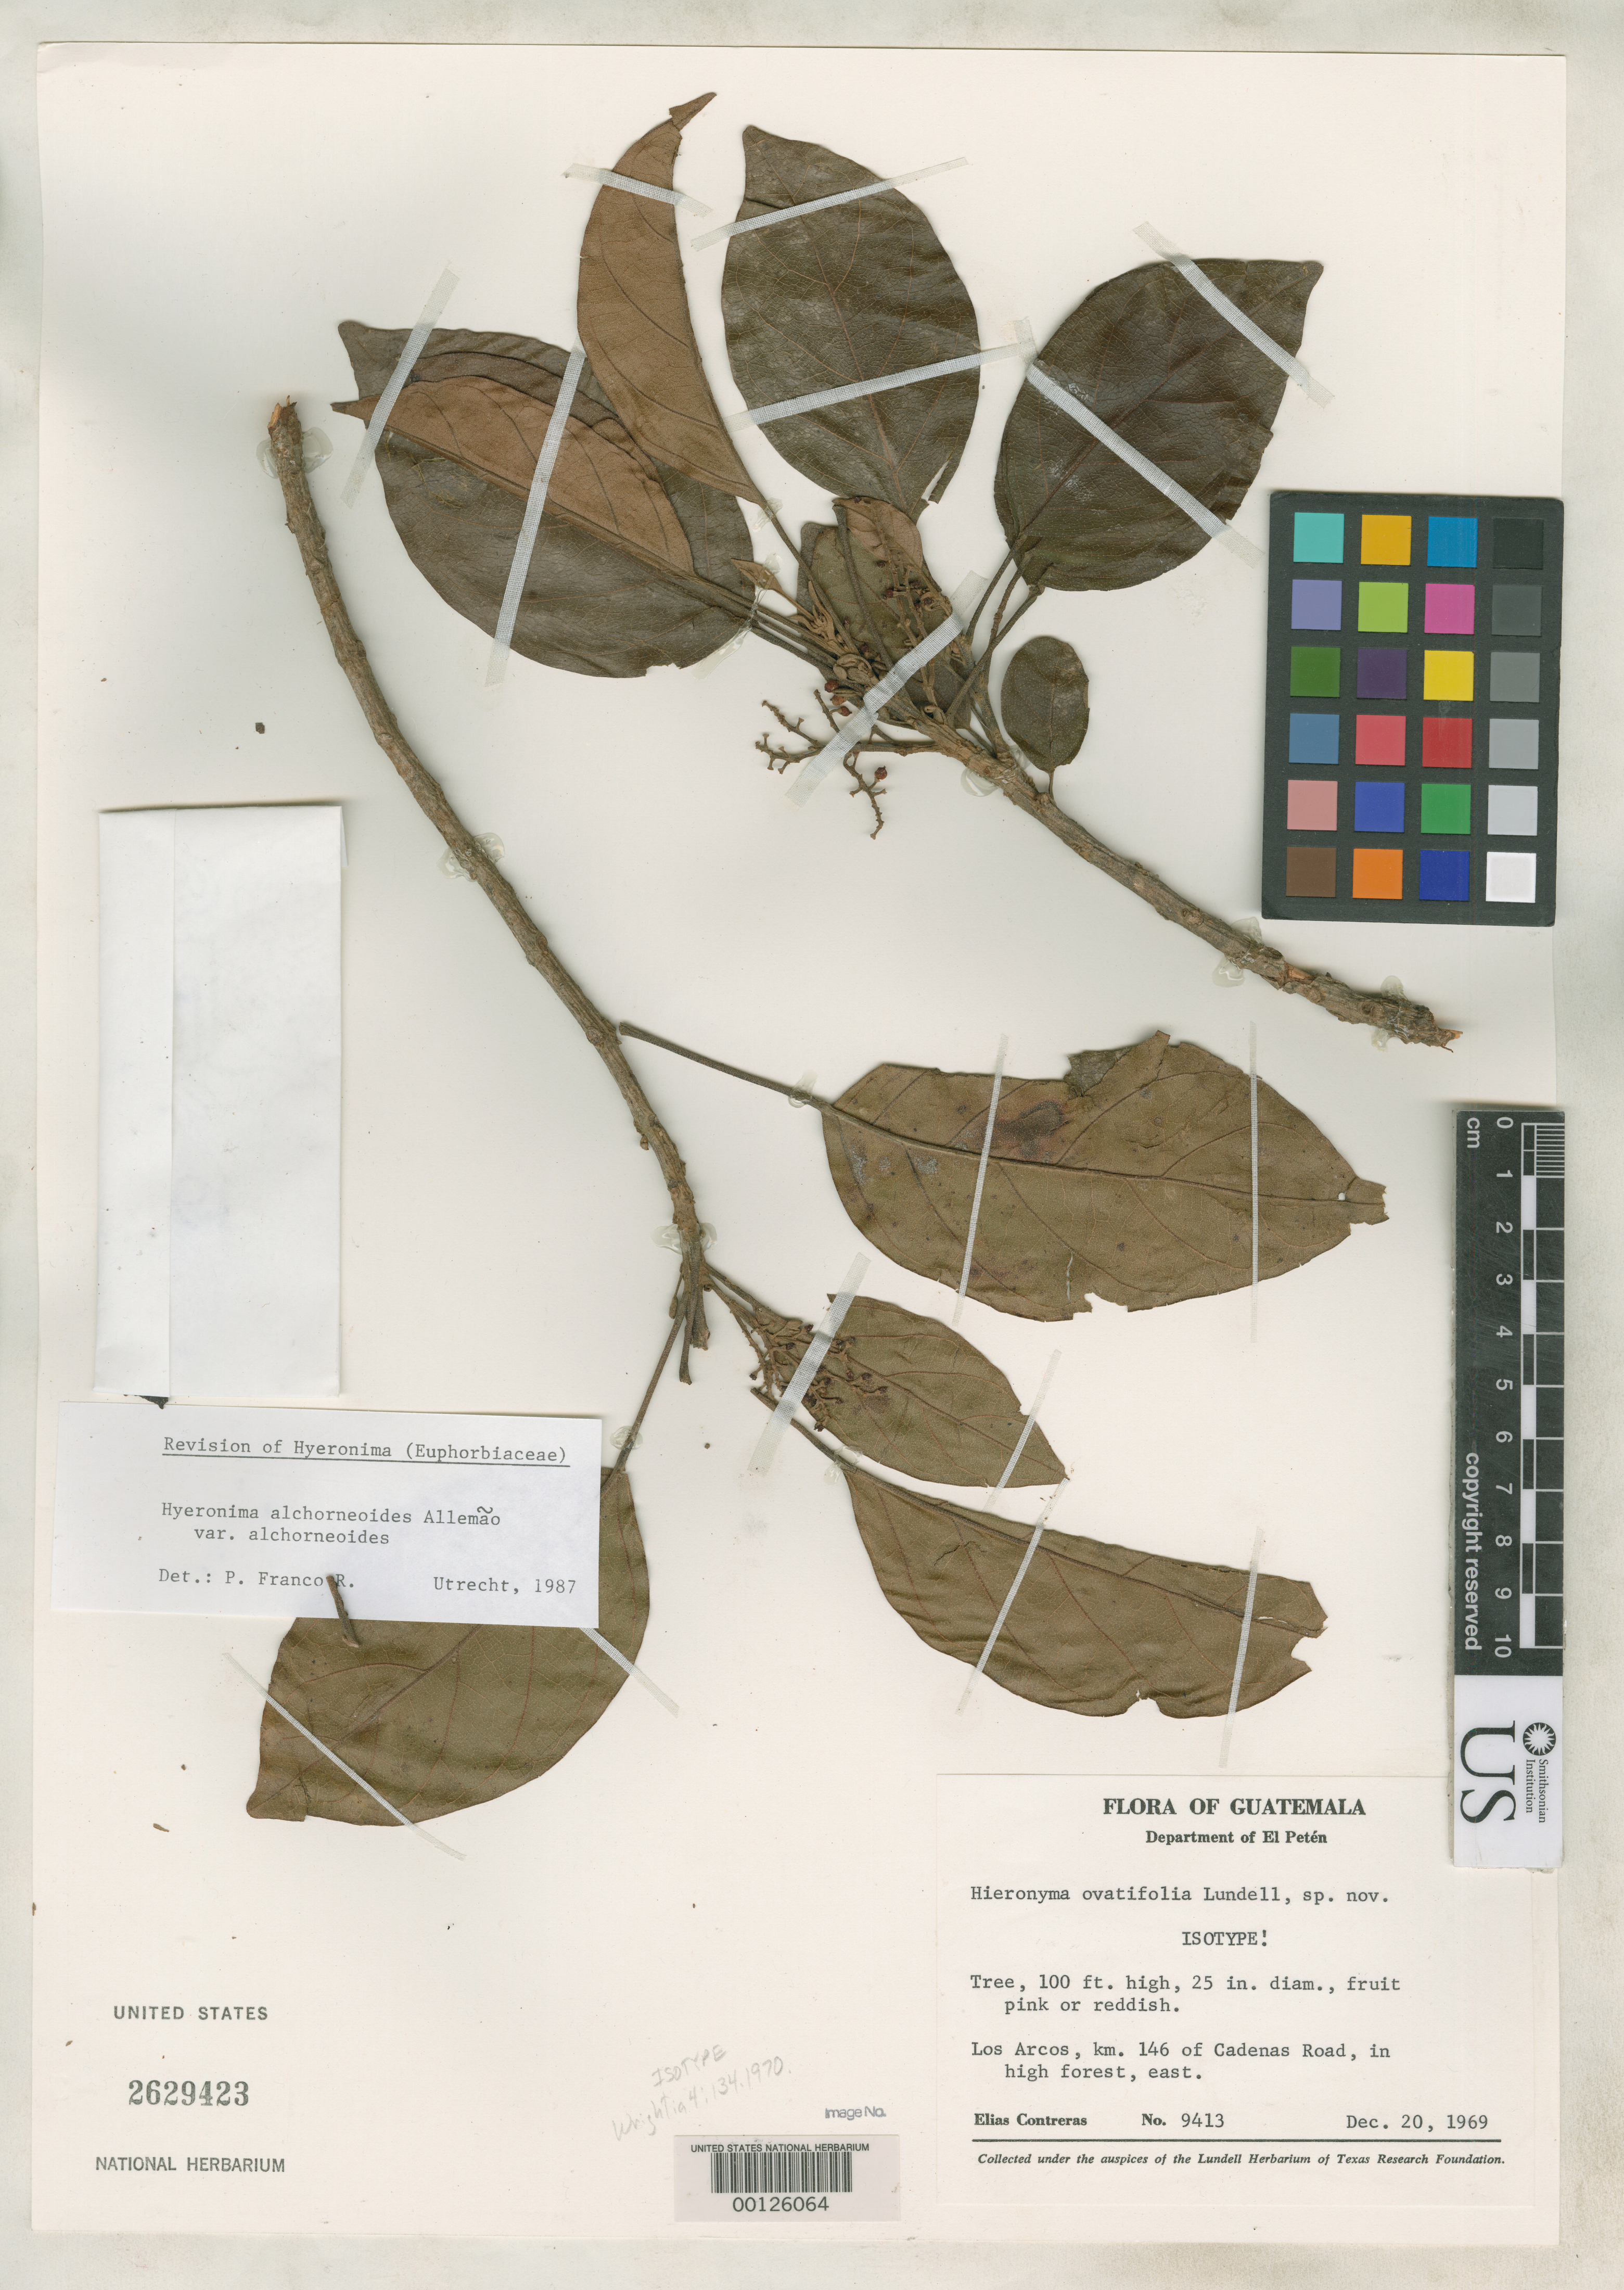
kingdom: Plantae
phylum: Tracheophyta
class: Magnoliopsida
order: Malpighiales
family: Phyllanthaceae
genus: Hieronyma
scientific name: Hieronyma ovatifolia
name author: Lundell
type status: Isotype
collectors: E. Contreras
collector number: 9413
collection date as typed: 20 Dec 1969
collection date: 1969-12-20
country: Guatemala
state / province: El Petén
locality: Los Arcos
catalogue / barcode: US 2629423